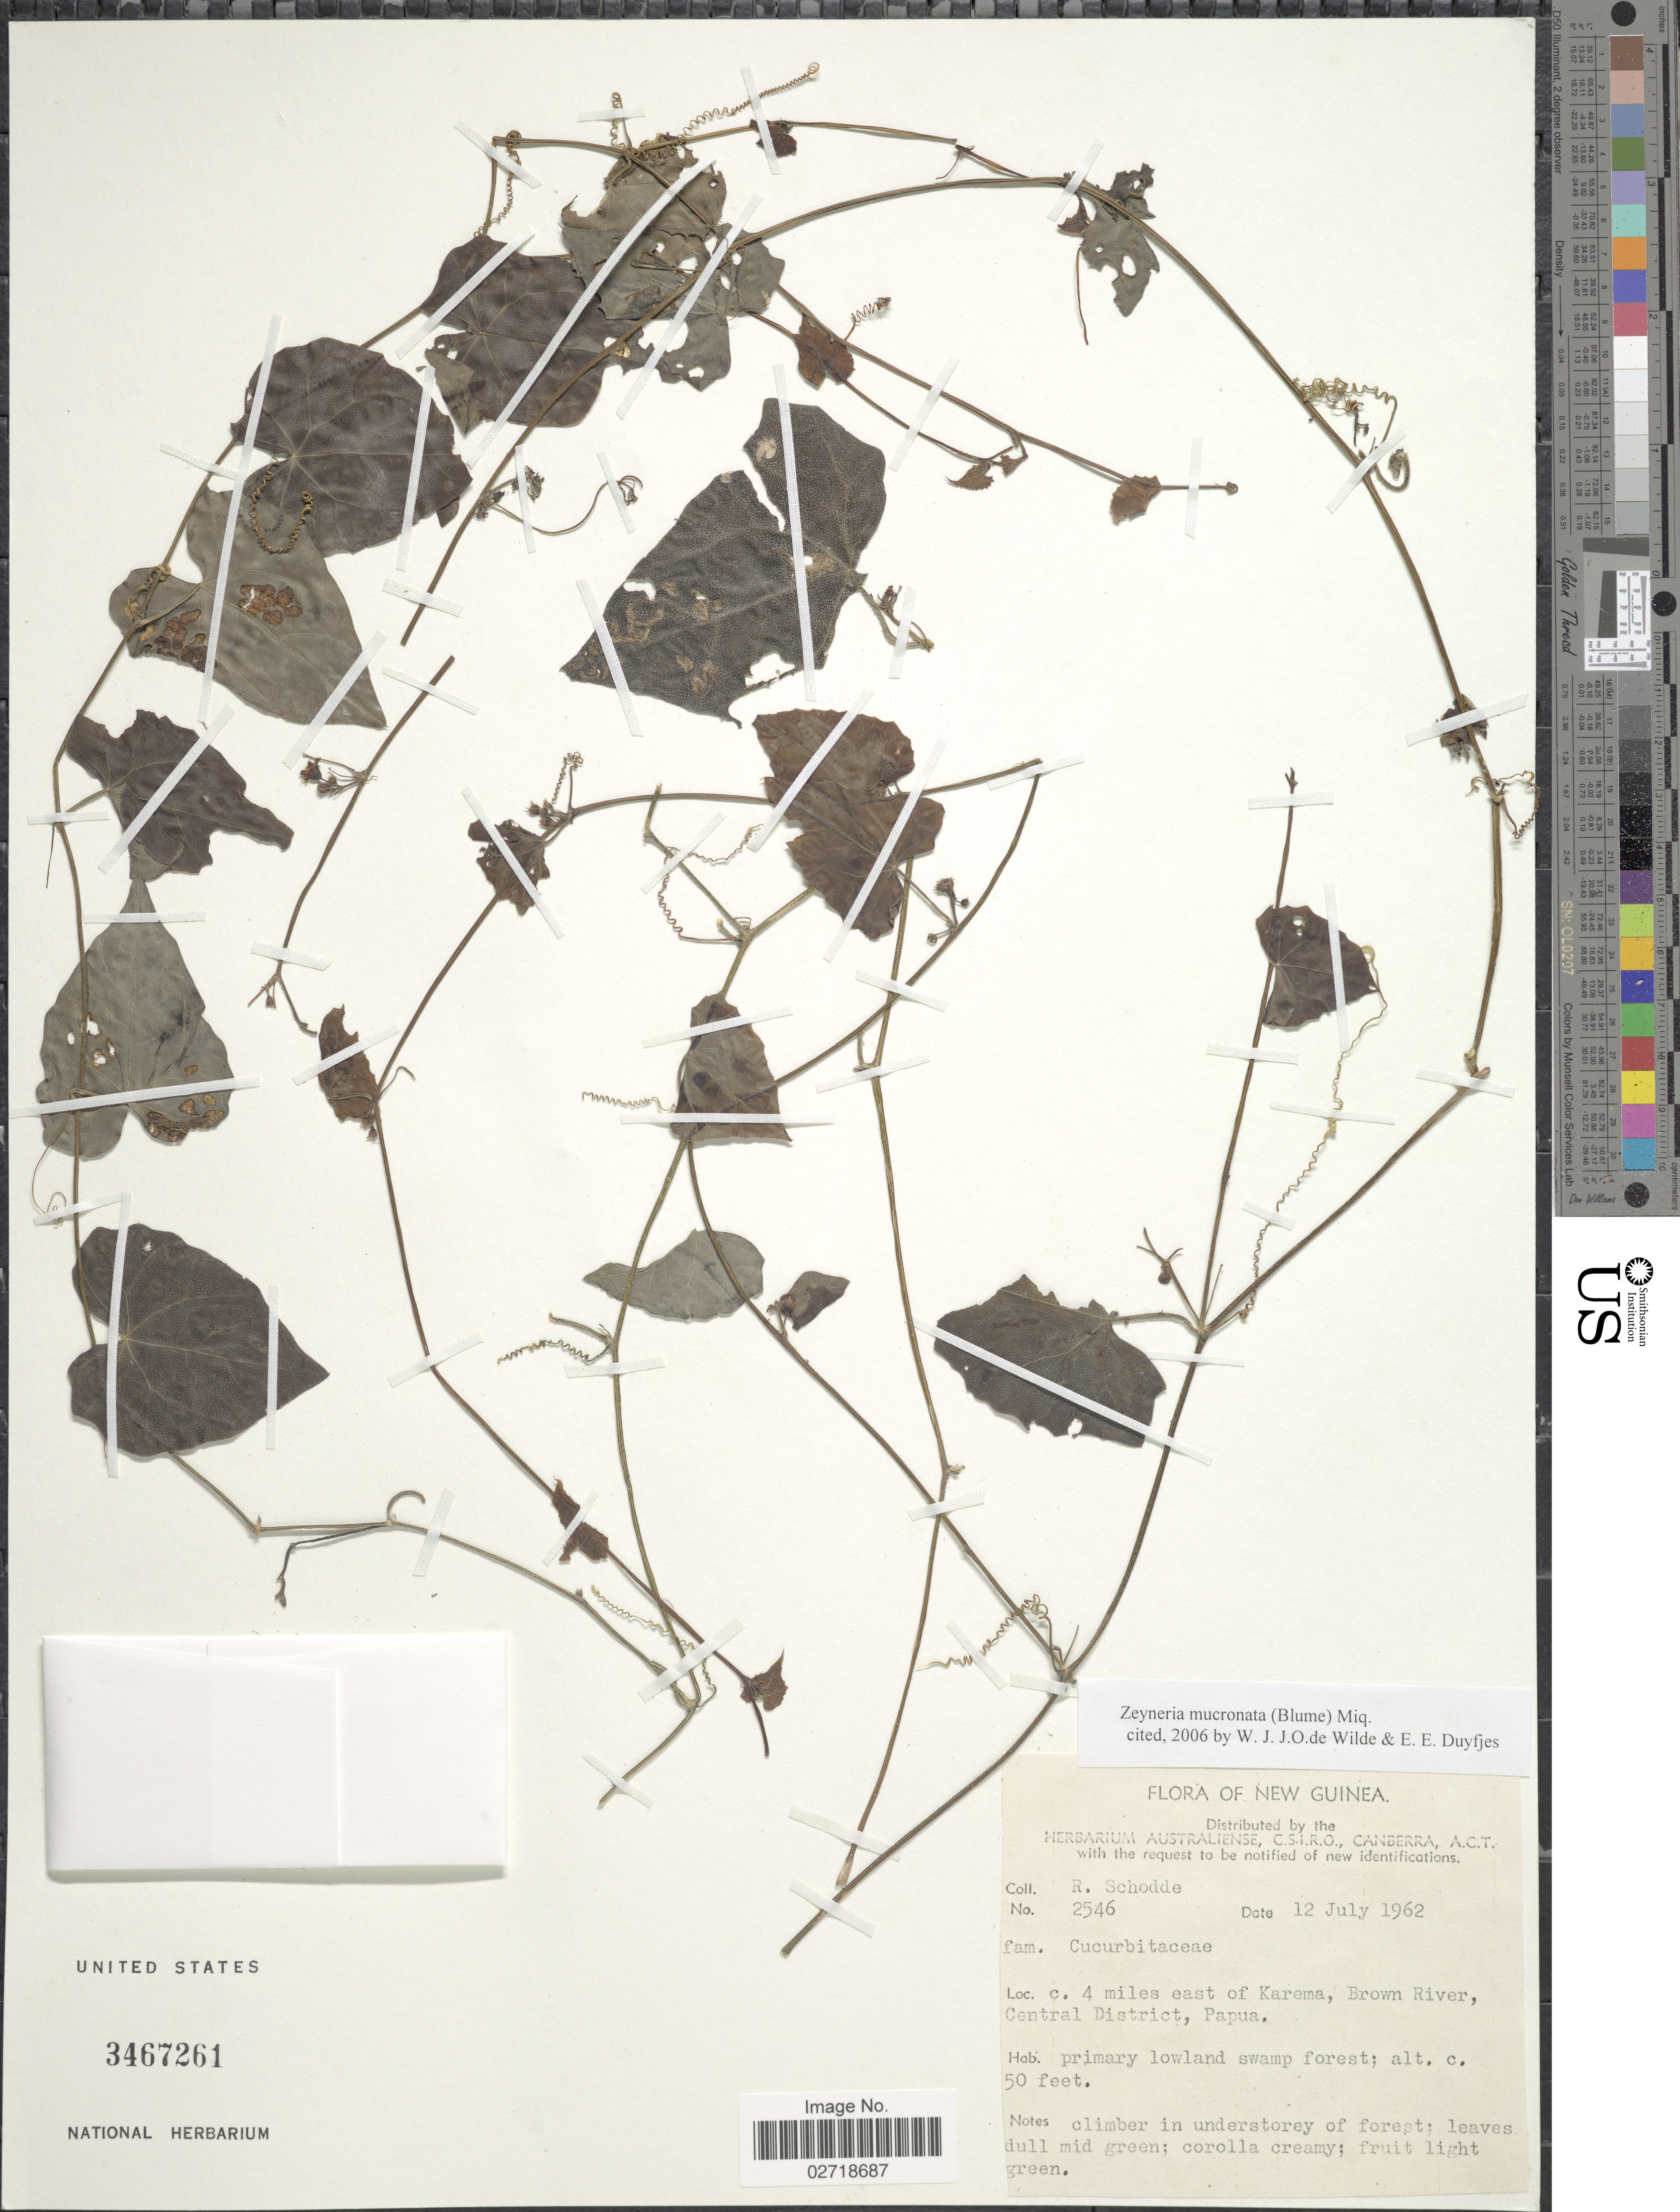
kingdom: Plantae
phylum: Tracheophyta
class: Magnoliopsida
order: Cucurbitales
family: Cucurbitaceae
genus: Zehneria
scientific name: Zehneria mucronata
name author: (Blume) Miq.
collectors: R. Schodde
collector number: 2546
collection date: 1962-07-12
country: Papua New Guinea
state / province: Central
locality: New Guinea, 4 lmiles east of Karema, Brown River, Central District, Papua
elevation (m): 15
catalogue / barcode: US 3467261